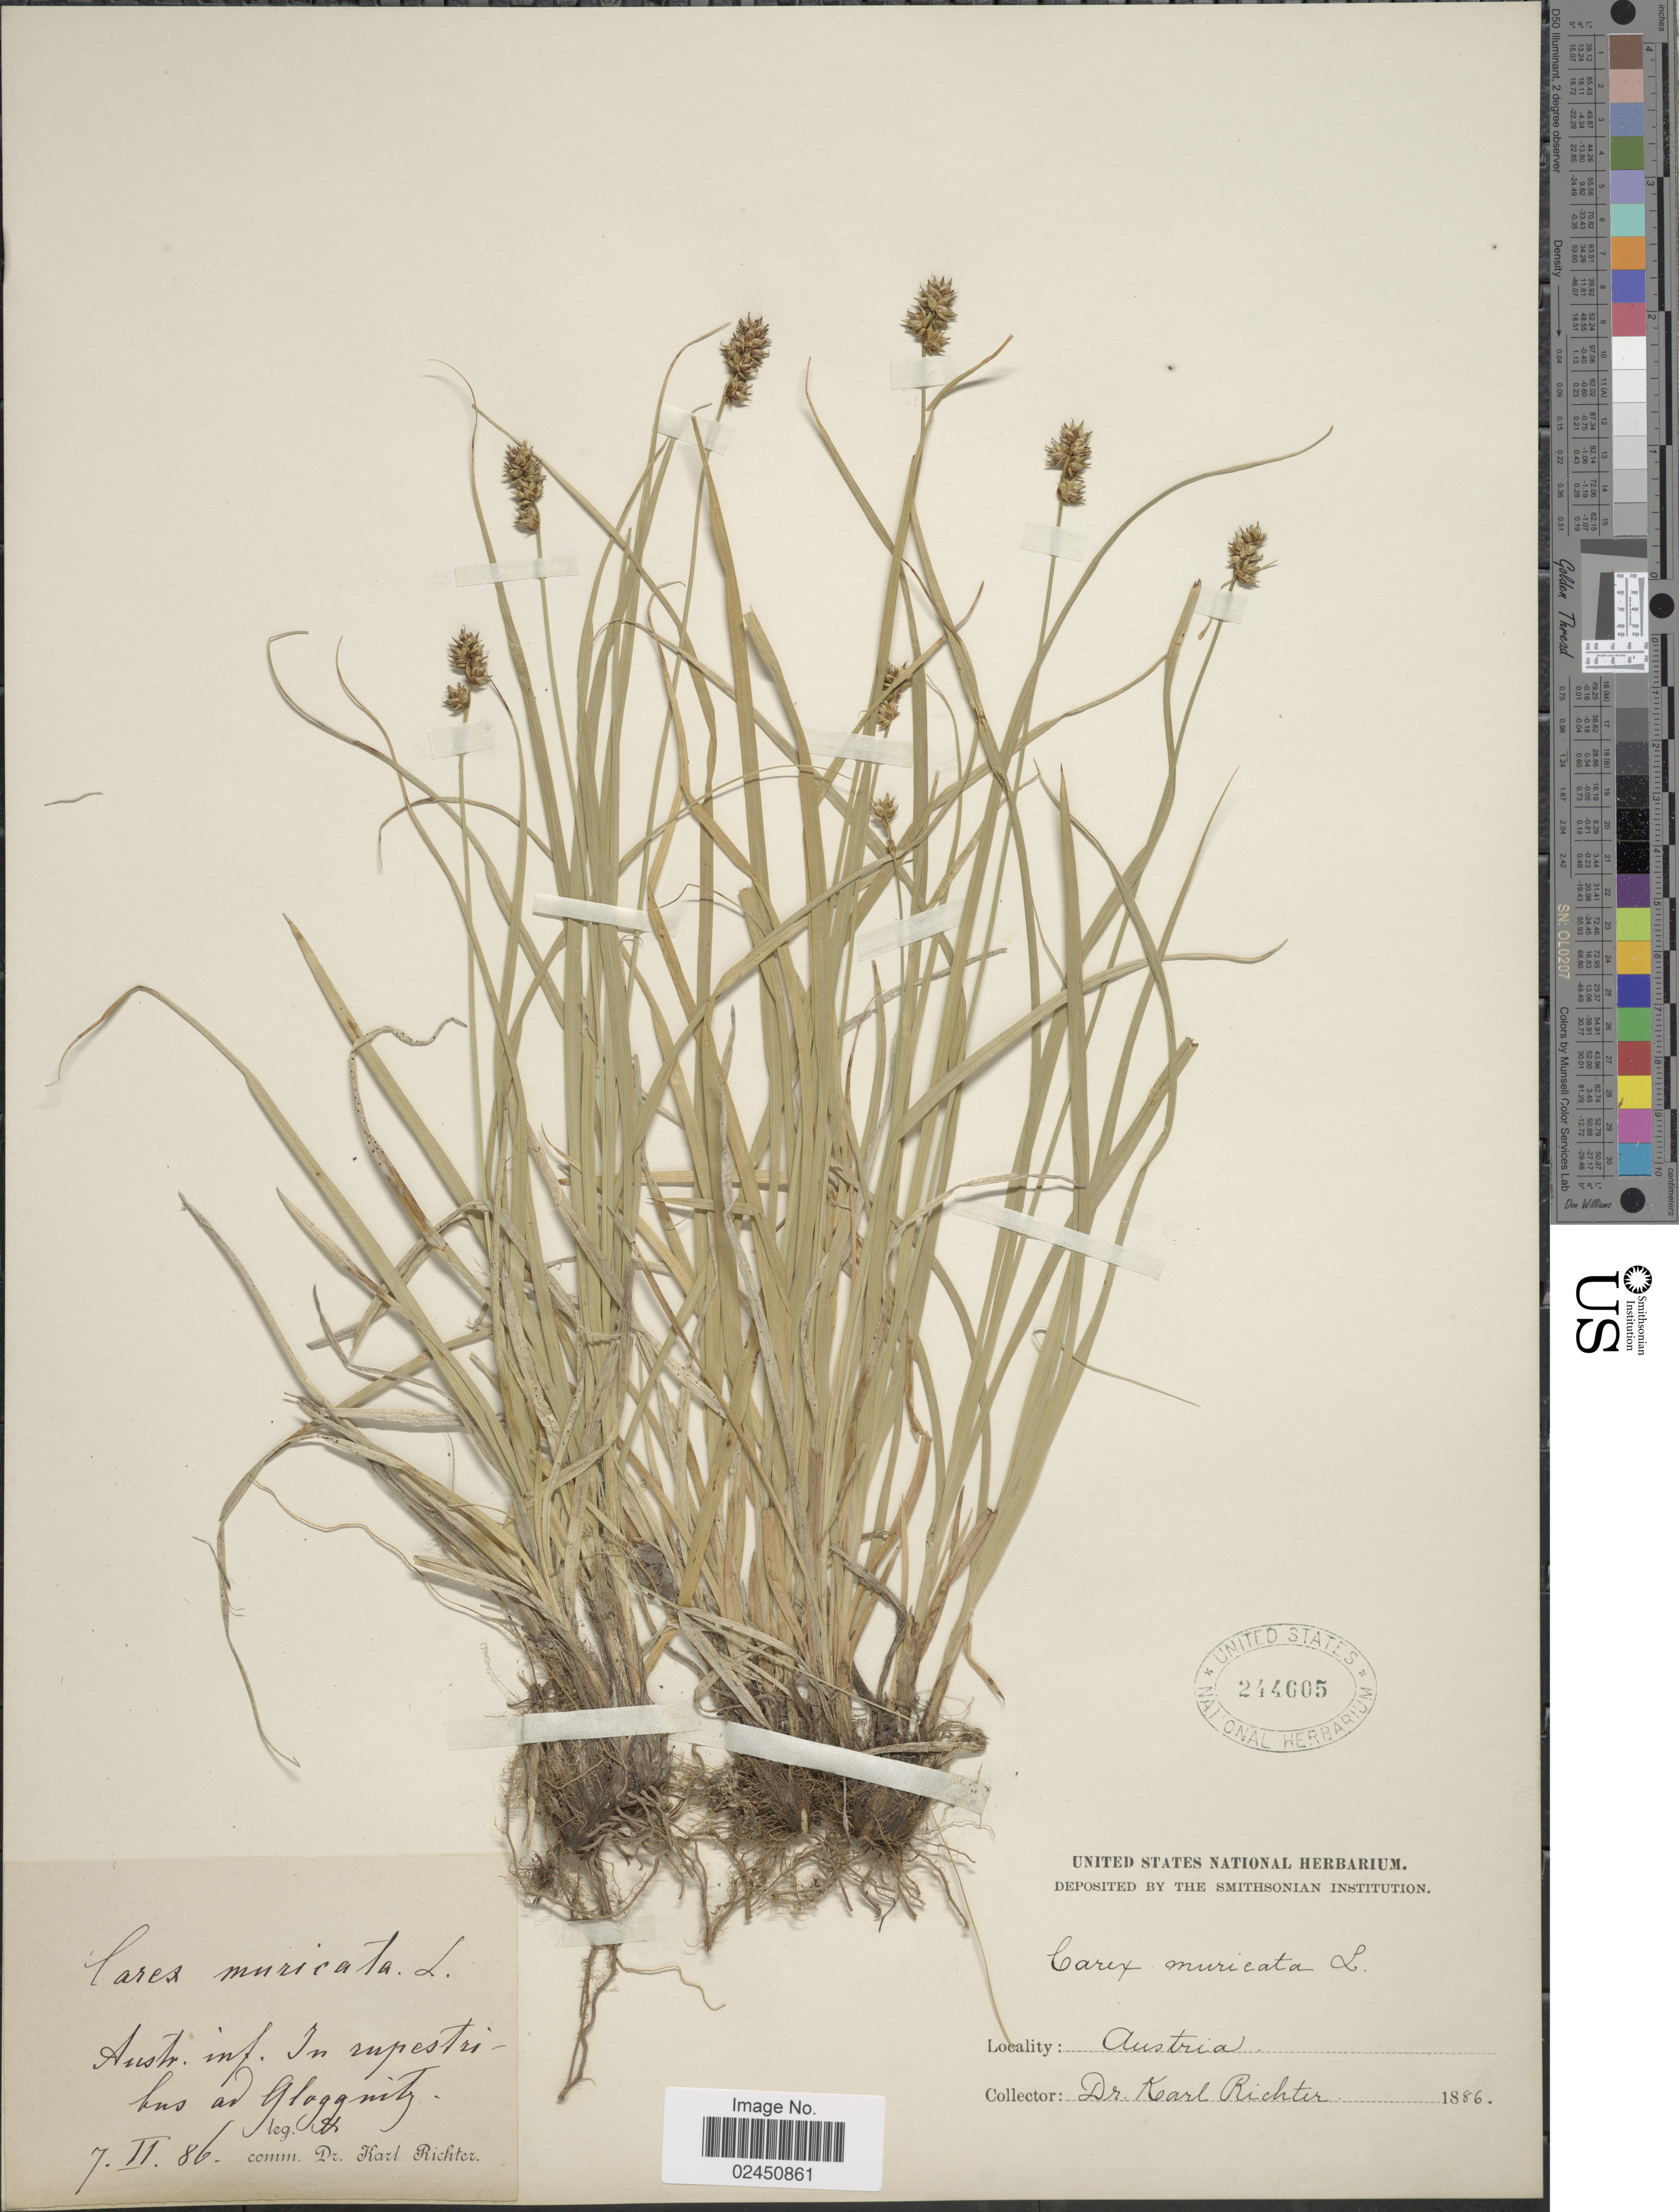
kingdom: Plantae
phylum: Tracheophyta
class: Liliopsida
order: Poales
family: Cyperaceae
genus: Carex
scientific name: Carex muricata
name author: L.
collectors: K. Richter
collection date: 1886-02-07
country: Austria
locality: Austr. inf., ad Gloggnitz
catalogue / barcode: US 244605